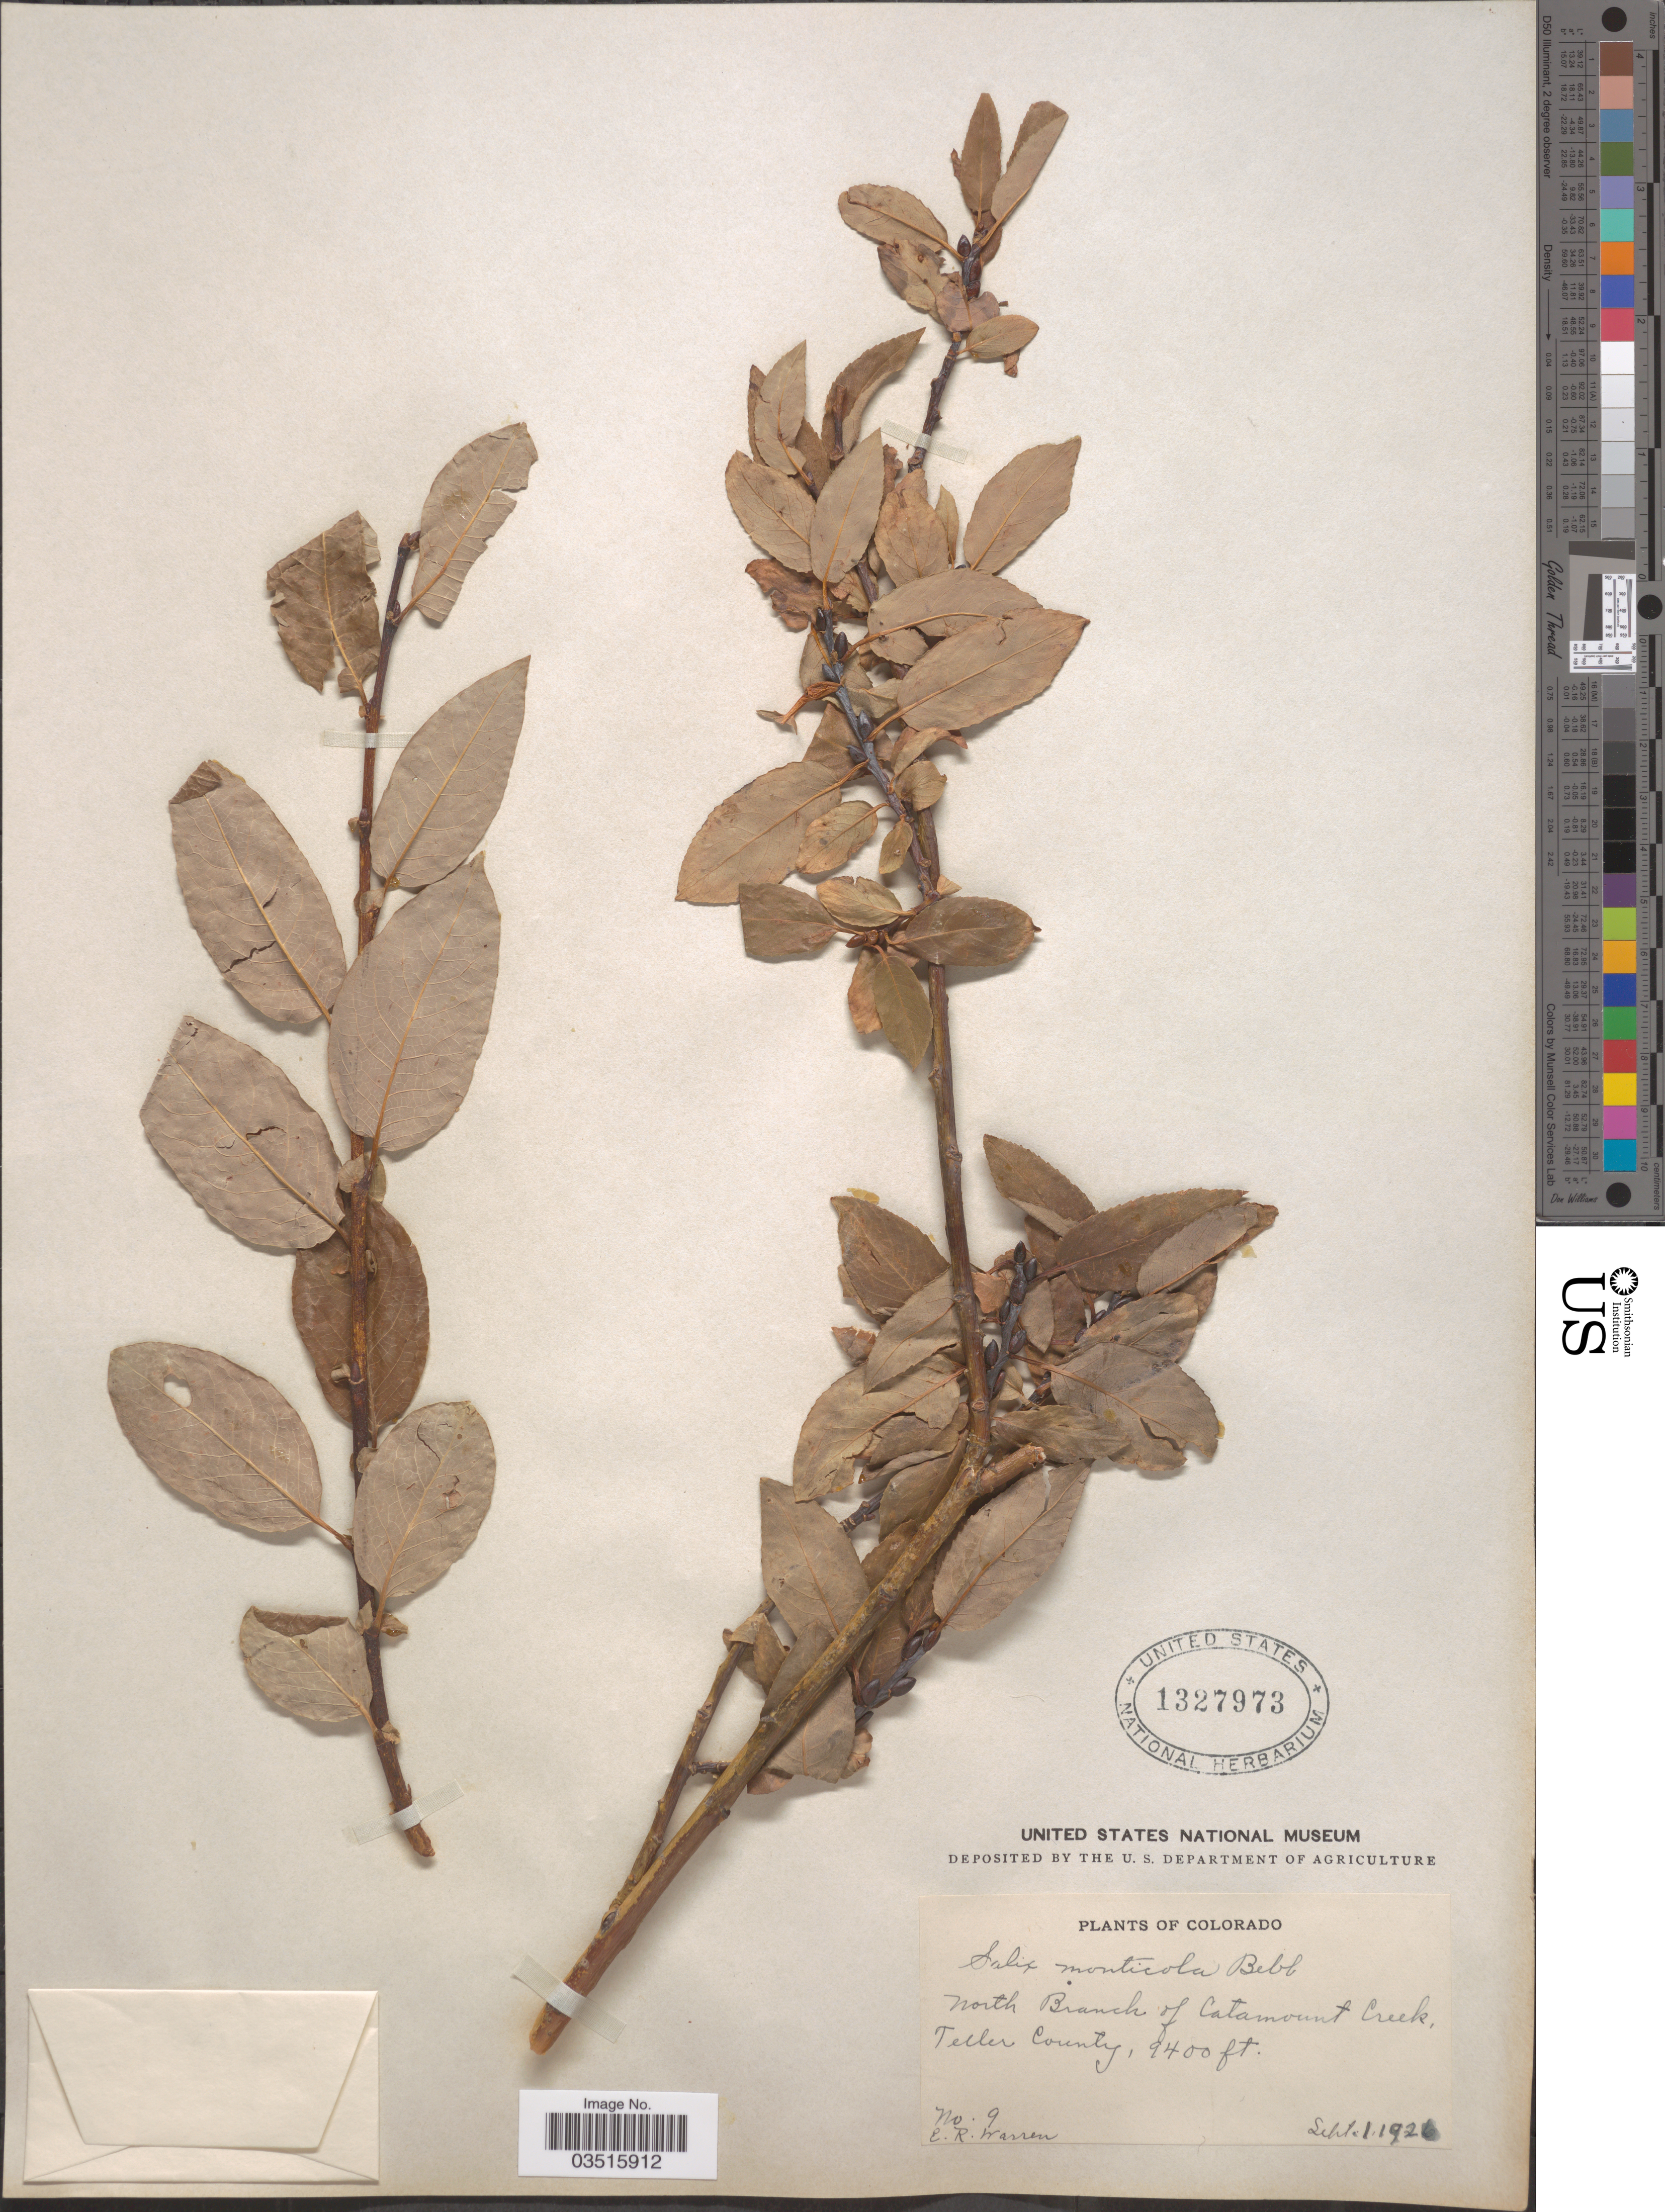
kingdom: Plantae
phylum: Tracheophyta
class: Magnoliopsida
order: Malpighiales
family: Salicaceae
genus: Salix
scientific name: Salix monticola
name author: Bebb.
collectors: E. Warren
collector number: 9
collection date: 1926-09-01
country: United States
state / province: Colorado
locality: North Branch of Catamount Creek, Teller County.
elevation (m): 2865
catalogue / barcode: US 1327973